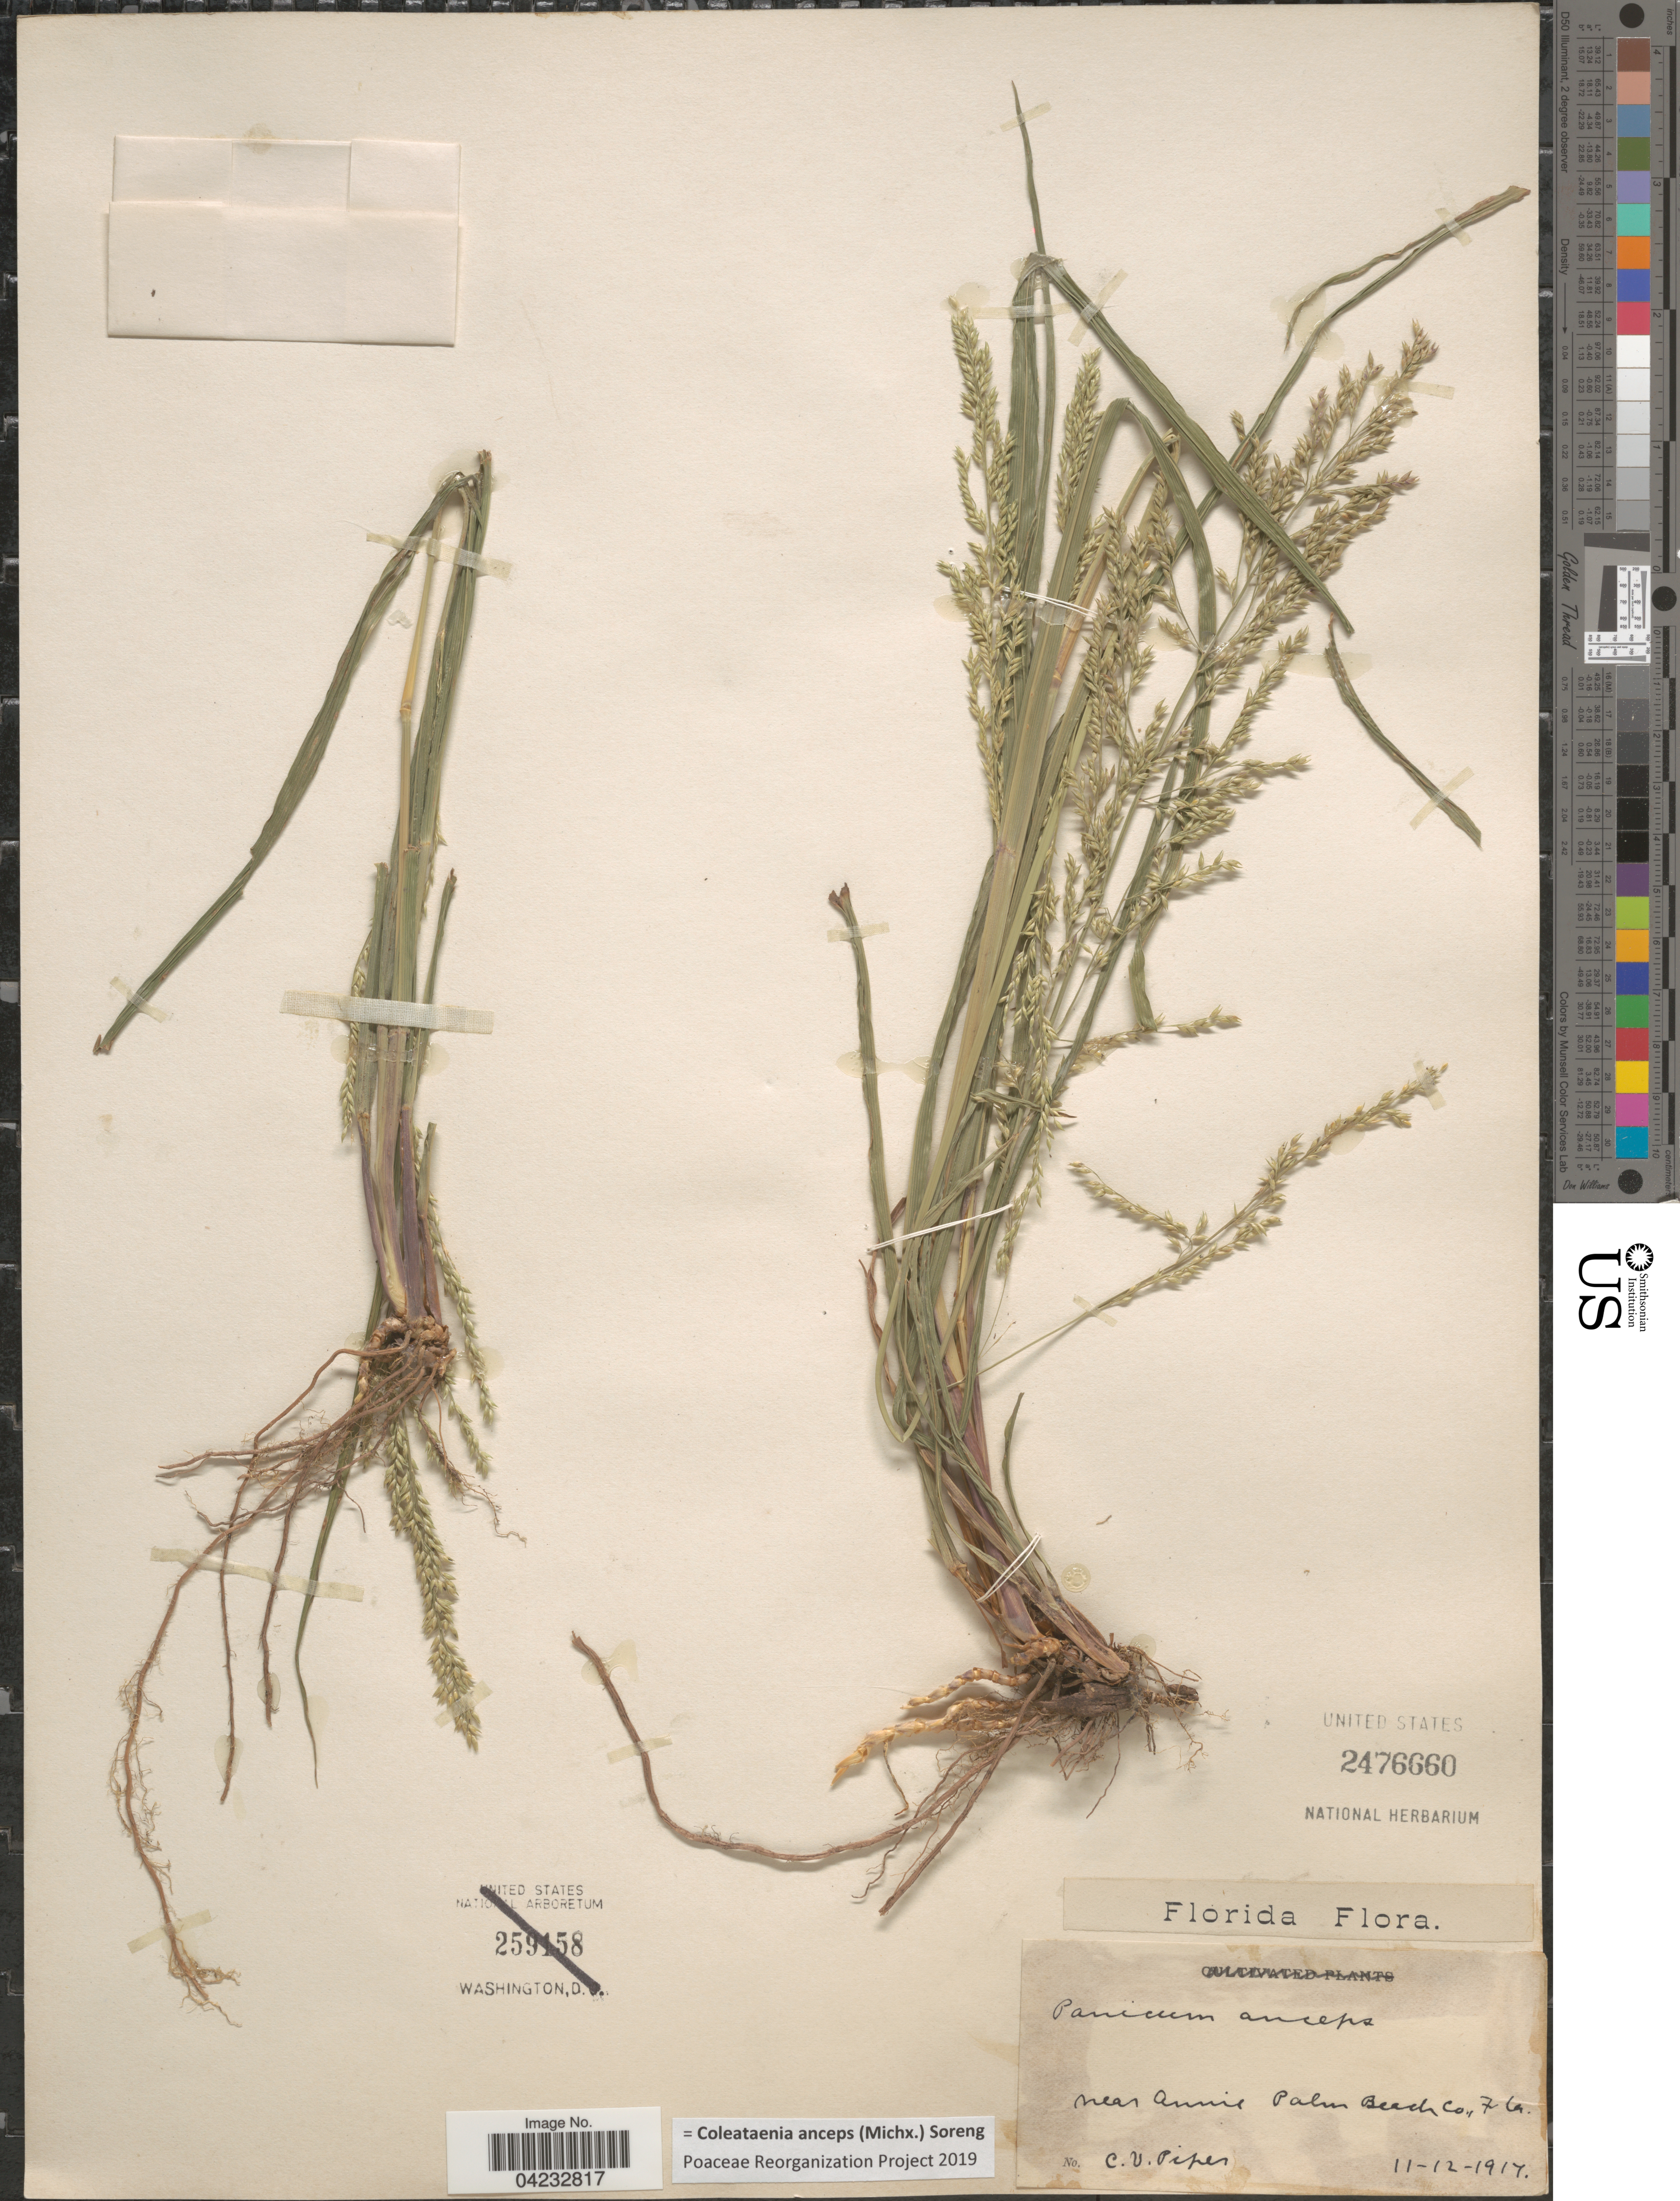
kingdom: Plantae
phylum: Tracheophyta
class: Liliopsida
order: Poales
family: Poaceae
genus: Coleataenia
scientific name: Coleataenia anceps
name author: (Michx.) Soreng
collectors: C. V. Piper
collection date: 1917-11-12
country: United States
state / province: Florida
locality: Near Annie Palm Beach Co.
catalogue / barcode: US 2476660